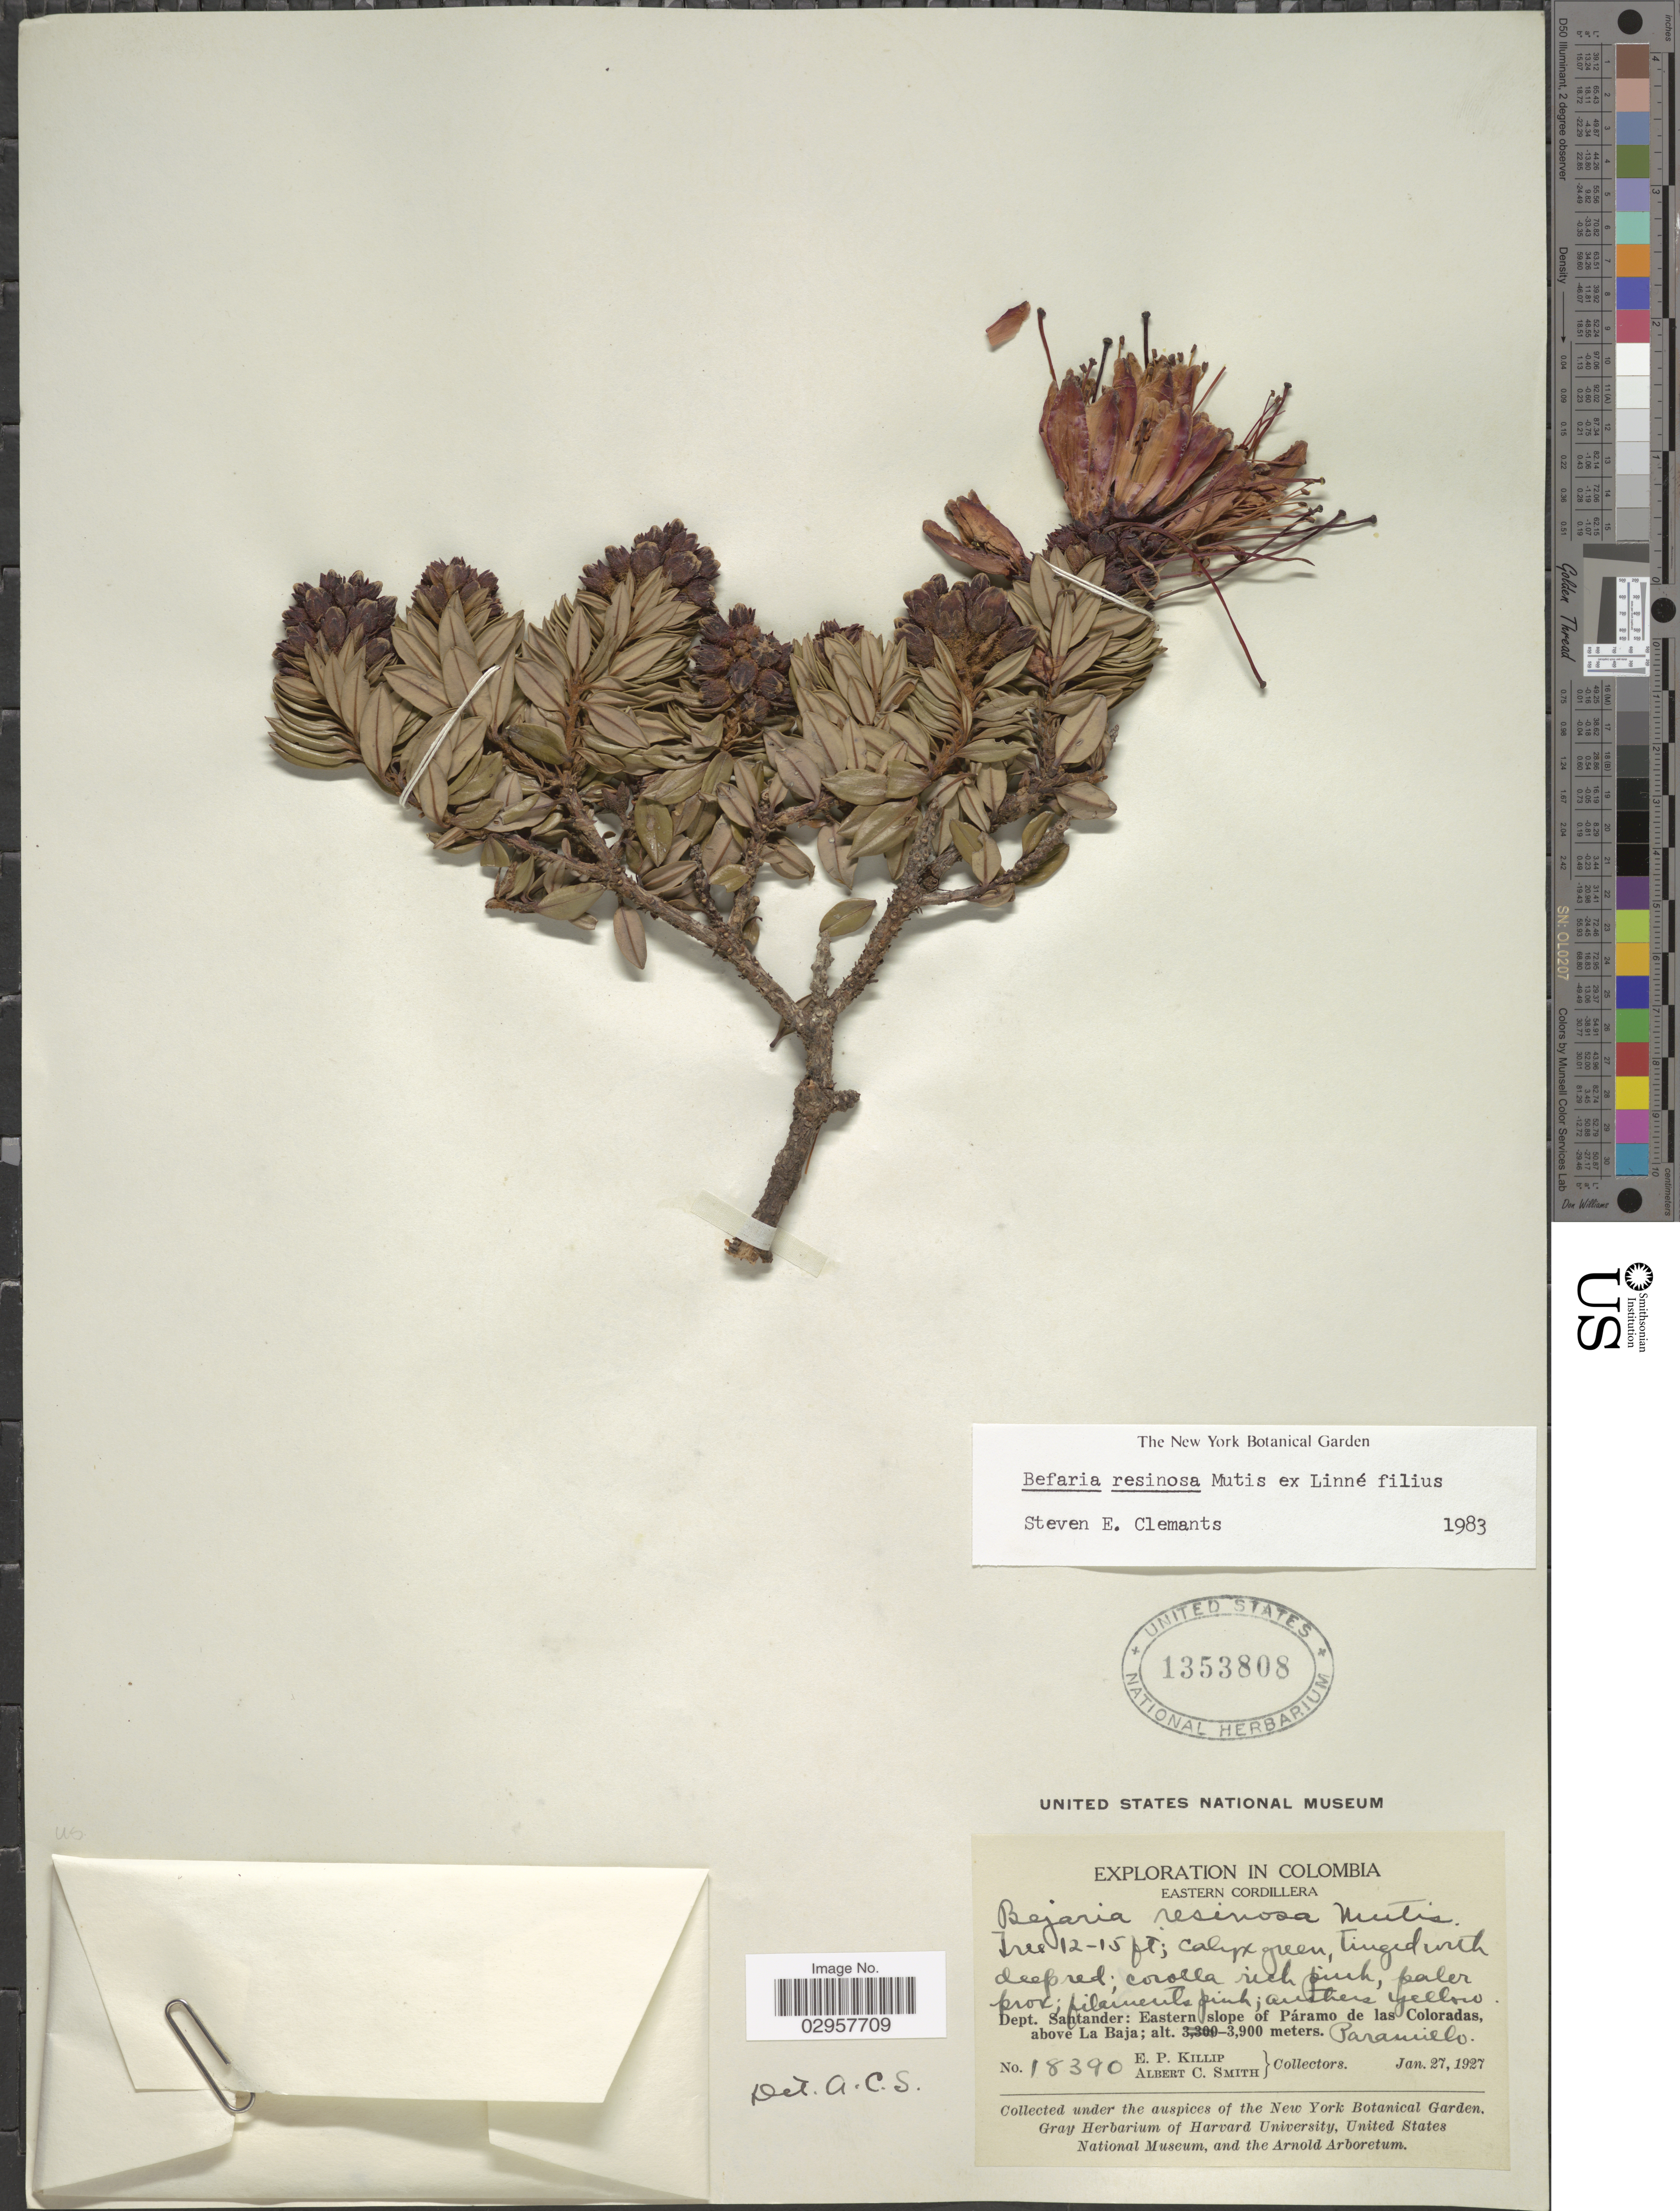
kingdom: Plantae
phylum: Tracheophyta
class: Magnoliopsida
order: Ericales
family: Ericaceae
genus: Befaria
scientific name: Befaria resinosa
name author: Mutis ex L. f.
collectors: E. P. Killip & A. C. Smith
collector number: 18390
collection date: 1927-01-27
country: Colombia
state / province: Santander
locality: Eastern Cordillera. Dept. Santander: Eastern slope of Páramo de las Coloradas, above La Baja. Paramillo.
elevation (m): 3900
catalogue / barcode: US 1353808